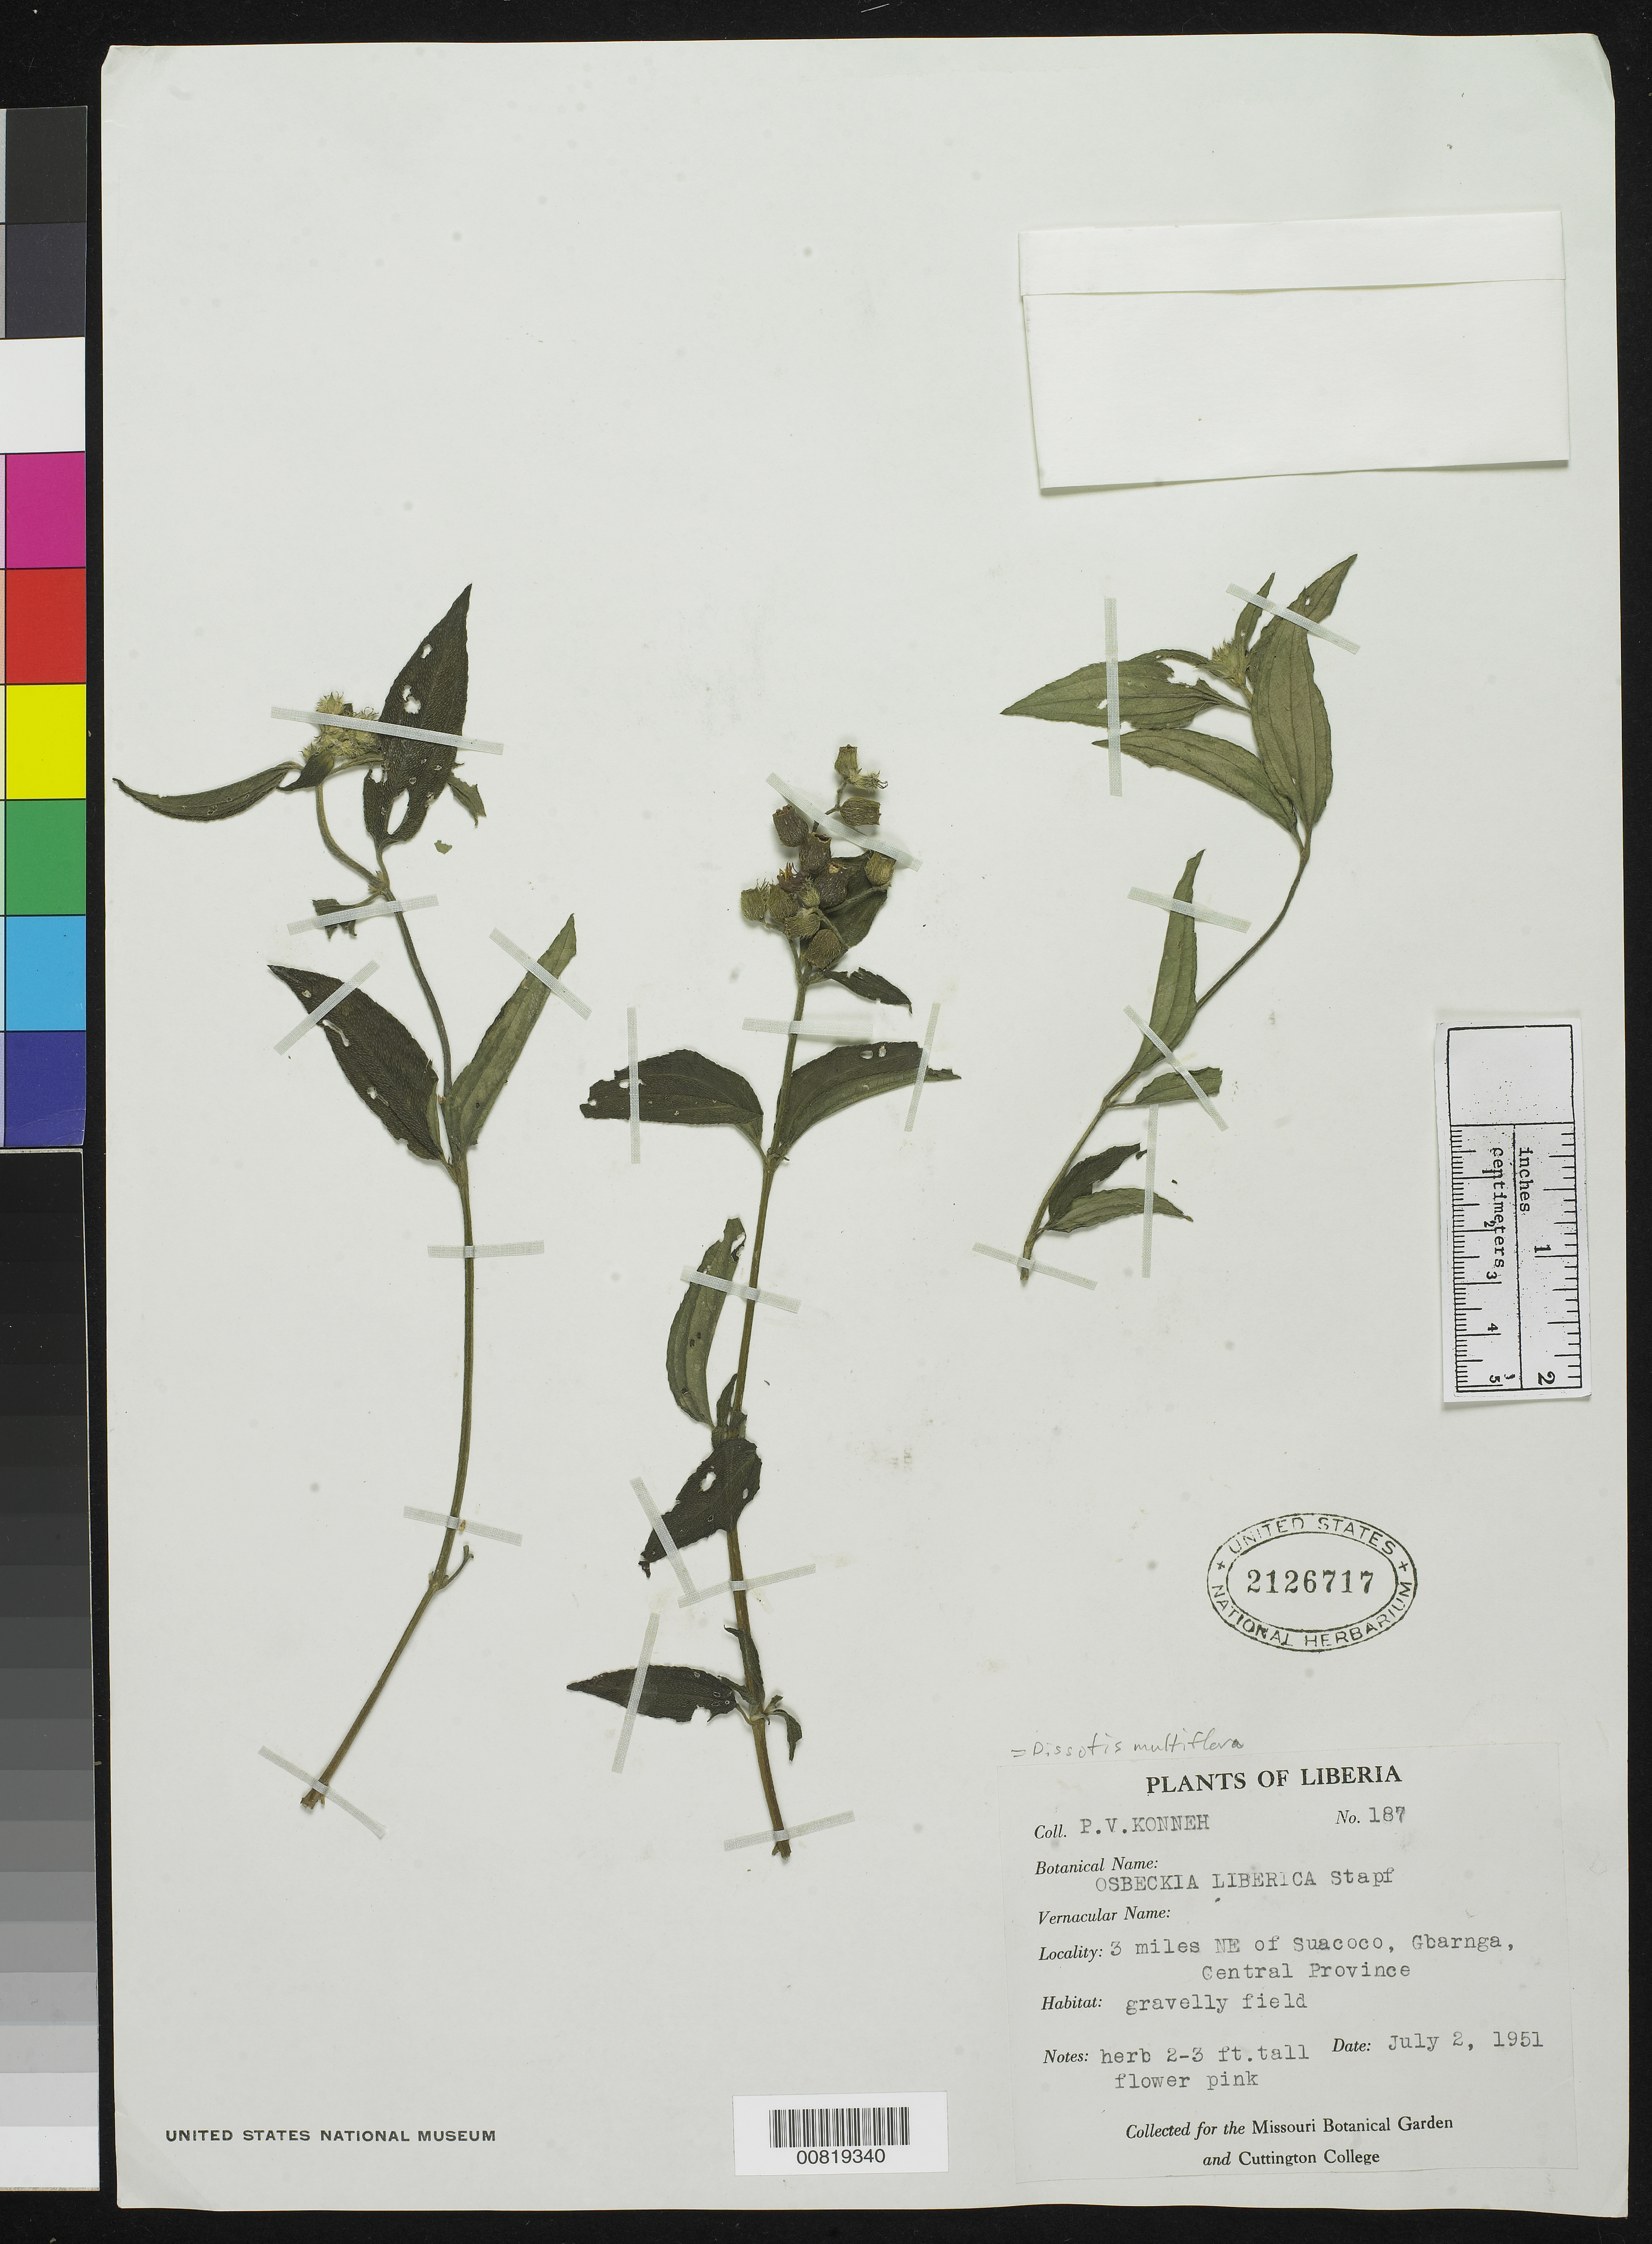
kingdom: Plantae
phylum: Tracheophyta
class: Magnoliopsida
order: Myrtales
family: Melastomataceae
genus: Dupineta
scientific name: Dupineta multiflora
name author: Raf.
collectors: P. Konneh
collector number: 187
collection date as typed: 2 Jul 1951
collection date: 1951-07-02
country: Liberia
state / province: Bong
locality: Central Province: Gbarnga, 3 miles NE of Suacoco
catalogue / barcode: US 2126717